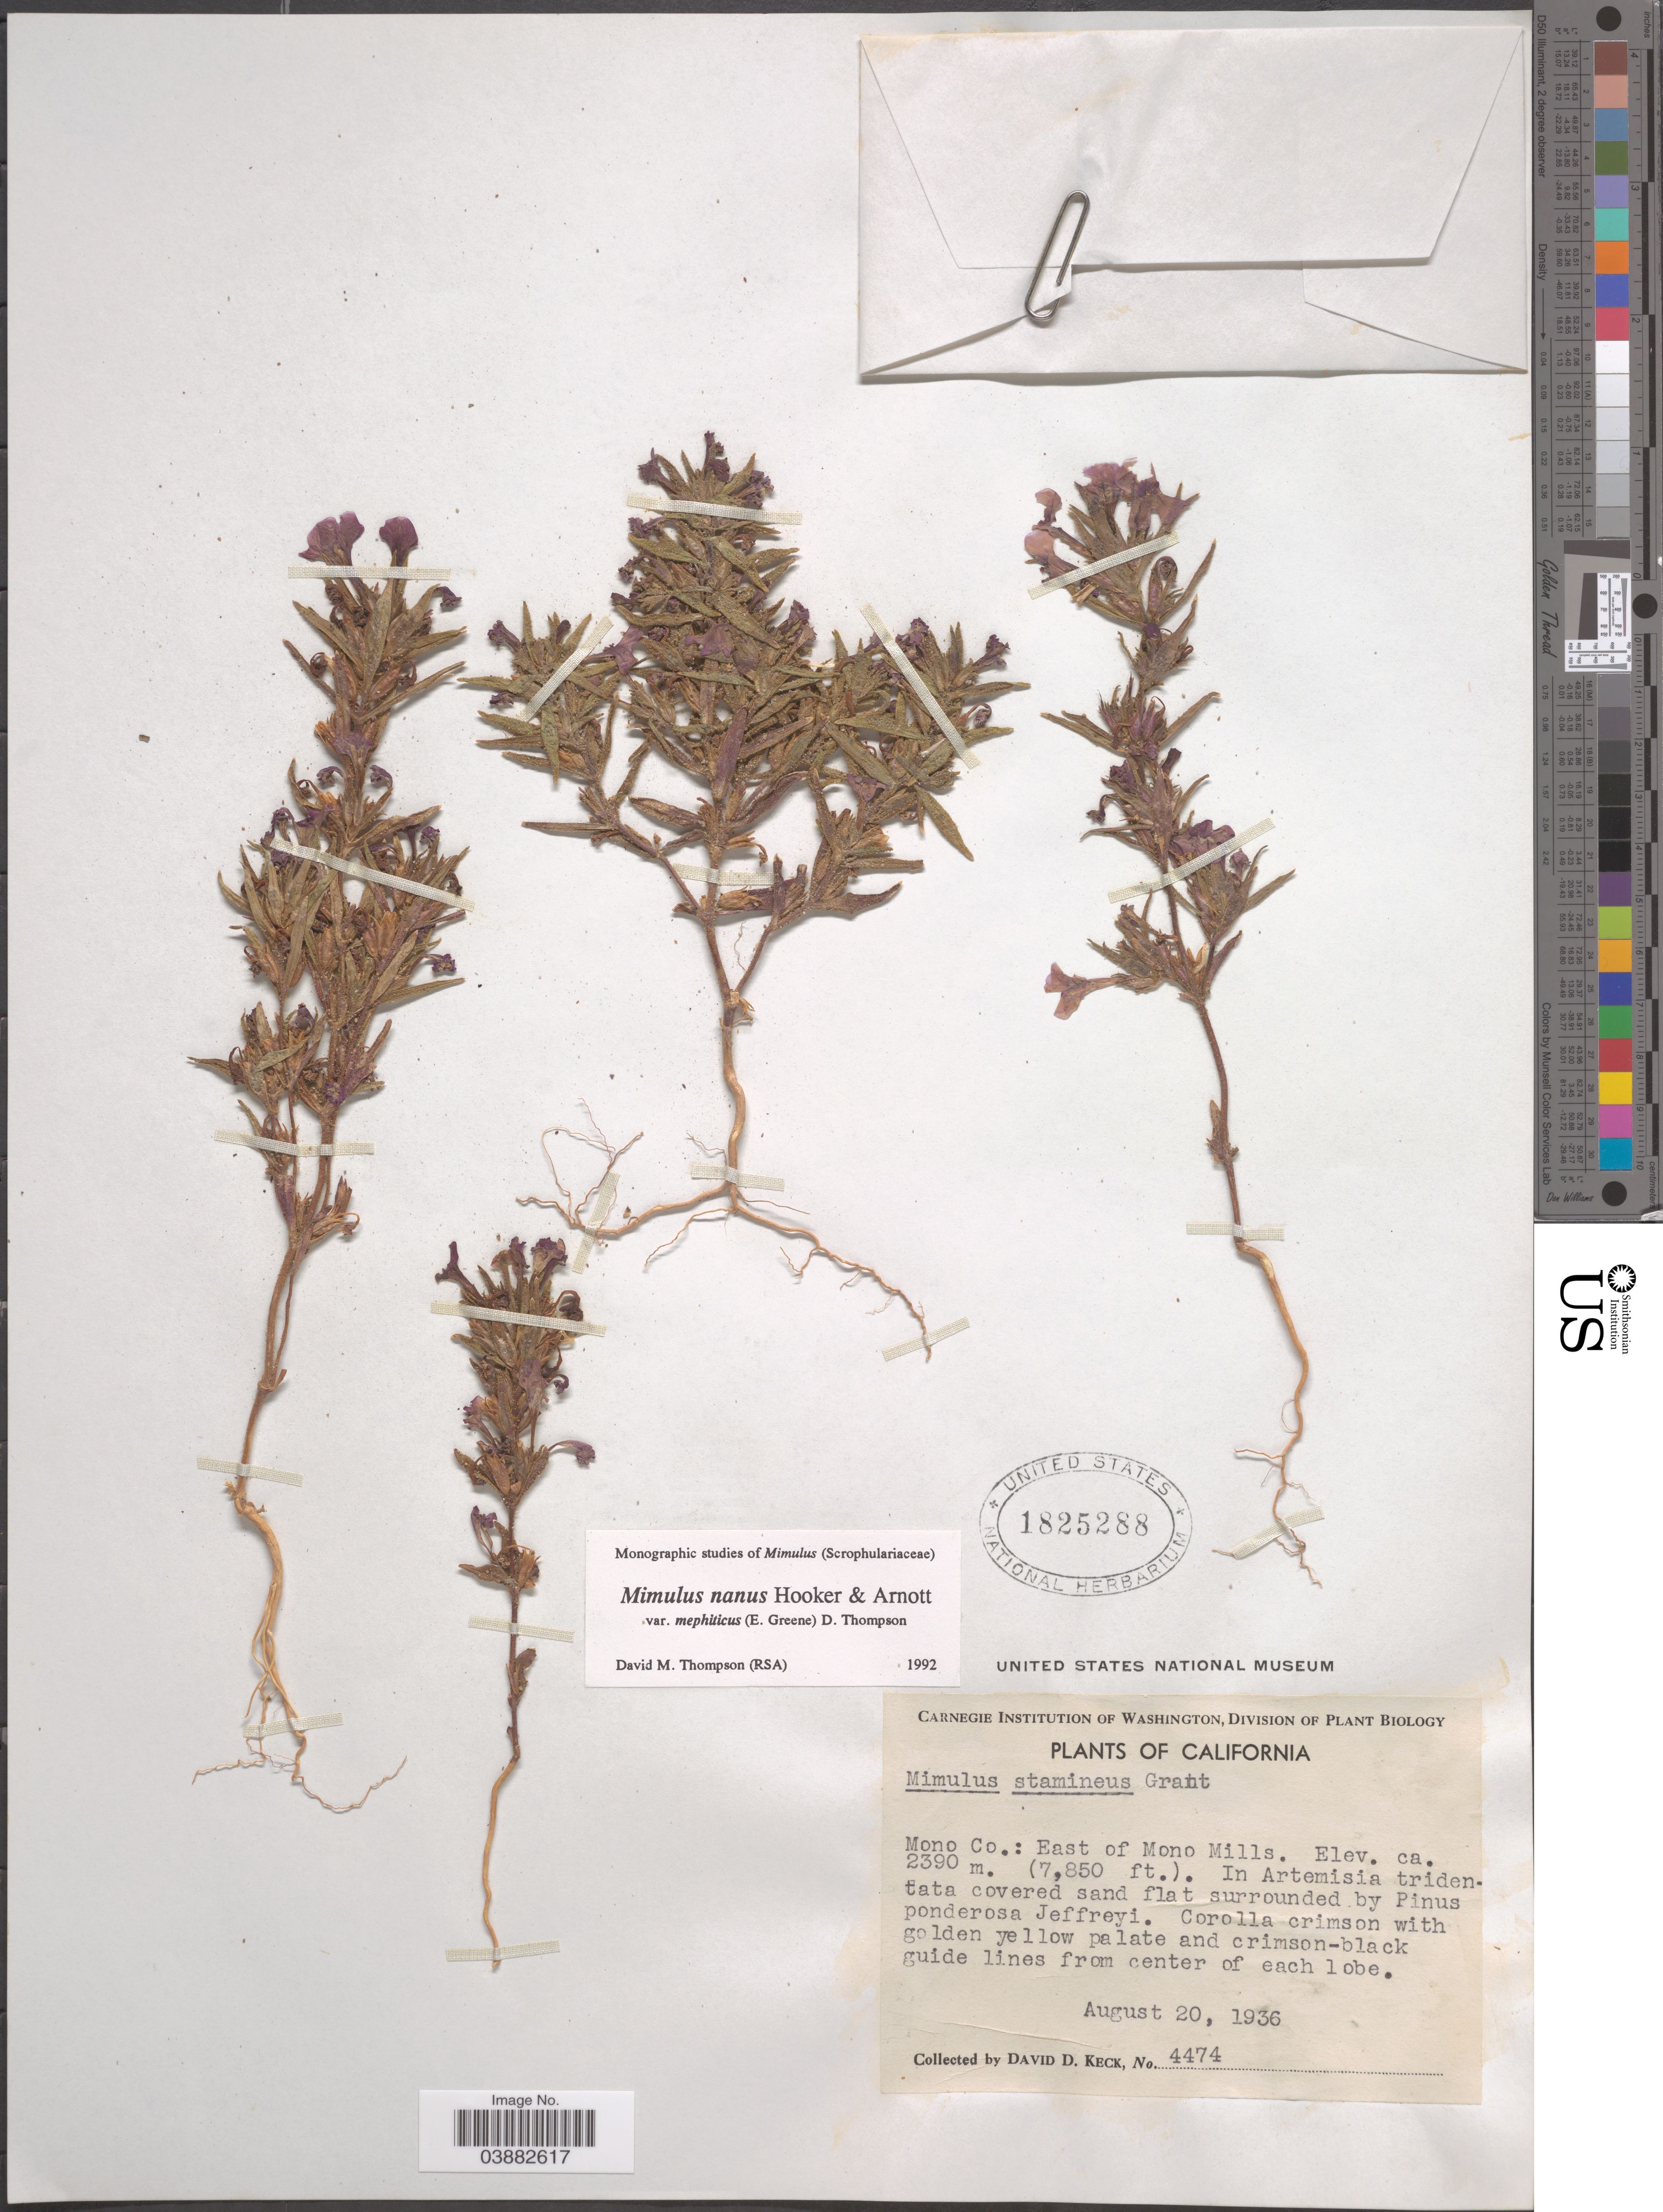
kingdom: Plantae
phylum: Tracheophyta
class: Magnoliopsida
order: Lamiales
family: Phrymaceae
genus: Mimulus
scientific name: Mimulus nanus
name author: Hook. & Arn.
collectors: D. D. Keck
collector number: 4474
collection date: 1936-08-20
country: United States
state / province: California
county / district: Mono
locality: Mono Co.: East of Mono Mills.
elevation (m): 2393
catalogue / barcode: US 1825288